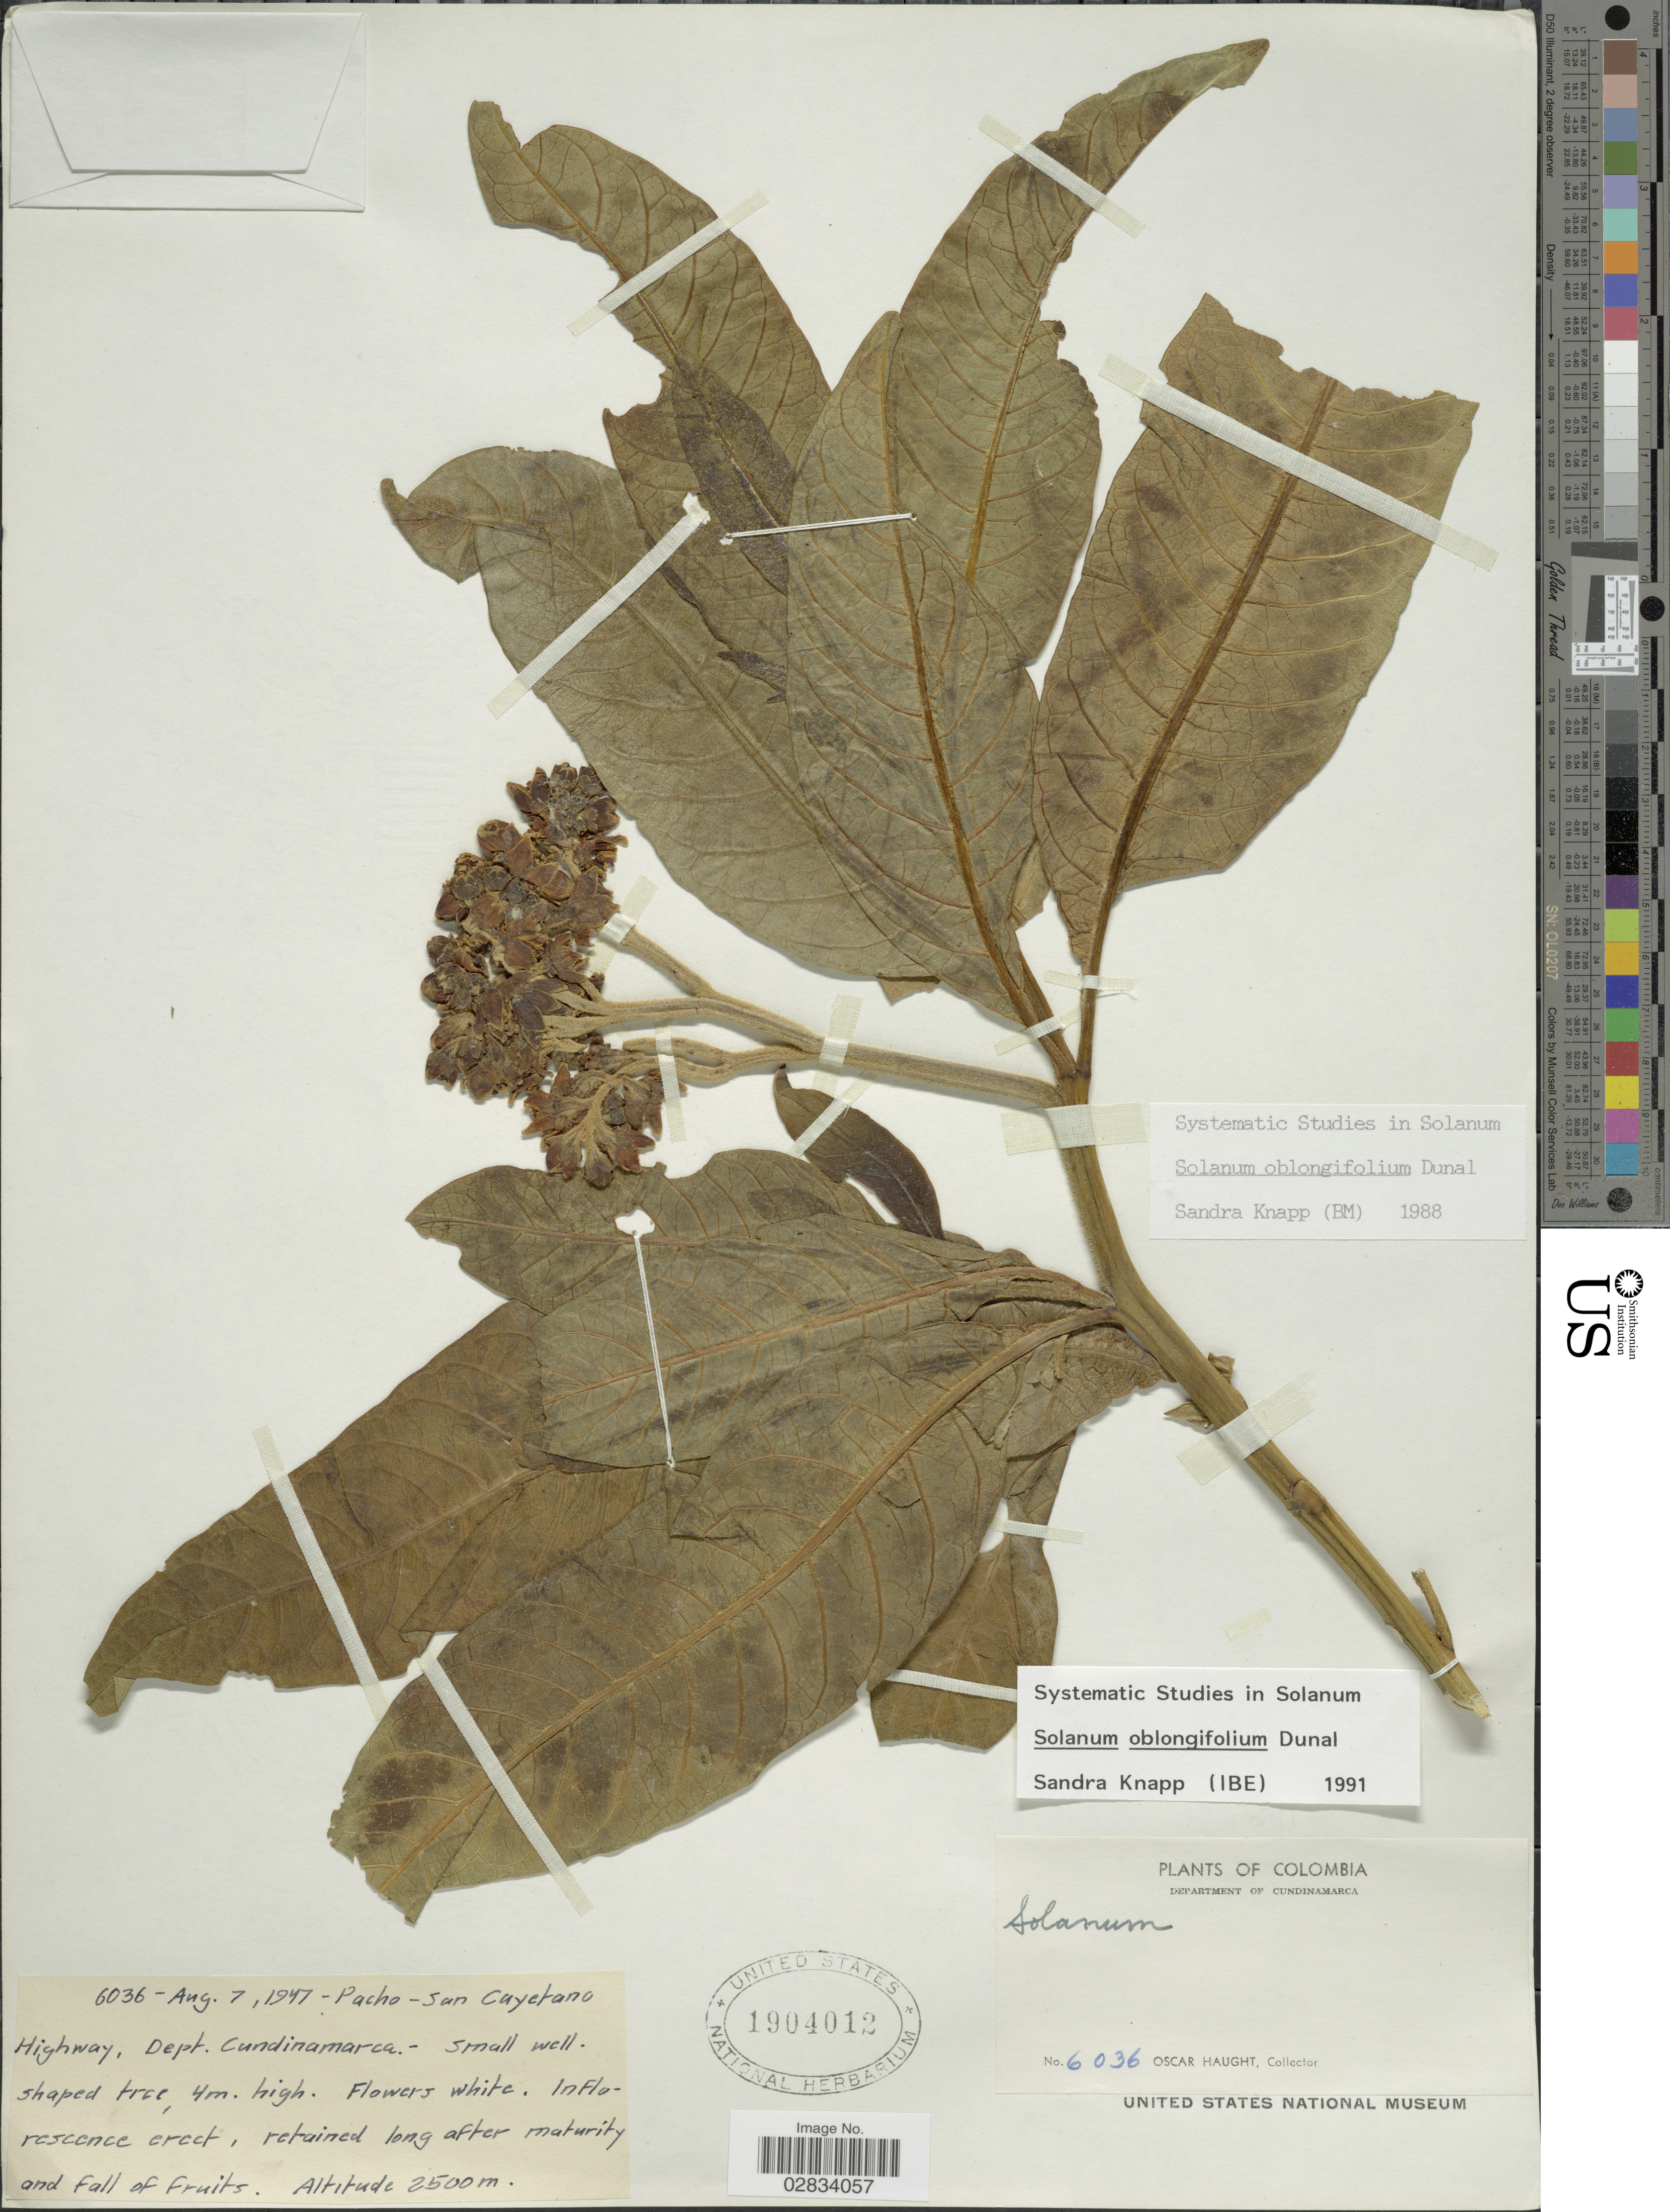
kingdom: Plantae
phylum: Tracheophyta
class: Magnoliopsida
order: Solanales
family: Solanaceae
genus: Solanum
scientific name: Solanum oblongifolium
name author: Duval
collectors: O. L. Haught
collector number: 6036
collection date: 1947-08-07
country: Colombia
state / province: Cundinamarca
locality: Pacho, San Cayetano Highway, Dept. Cundinamarca.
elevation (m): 2500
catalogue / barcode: US 1904012